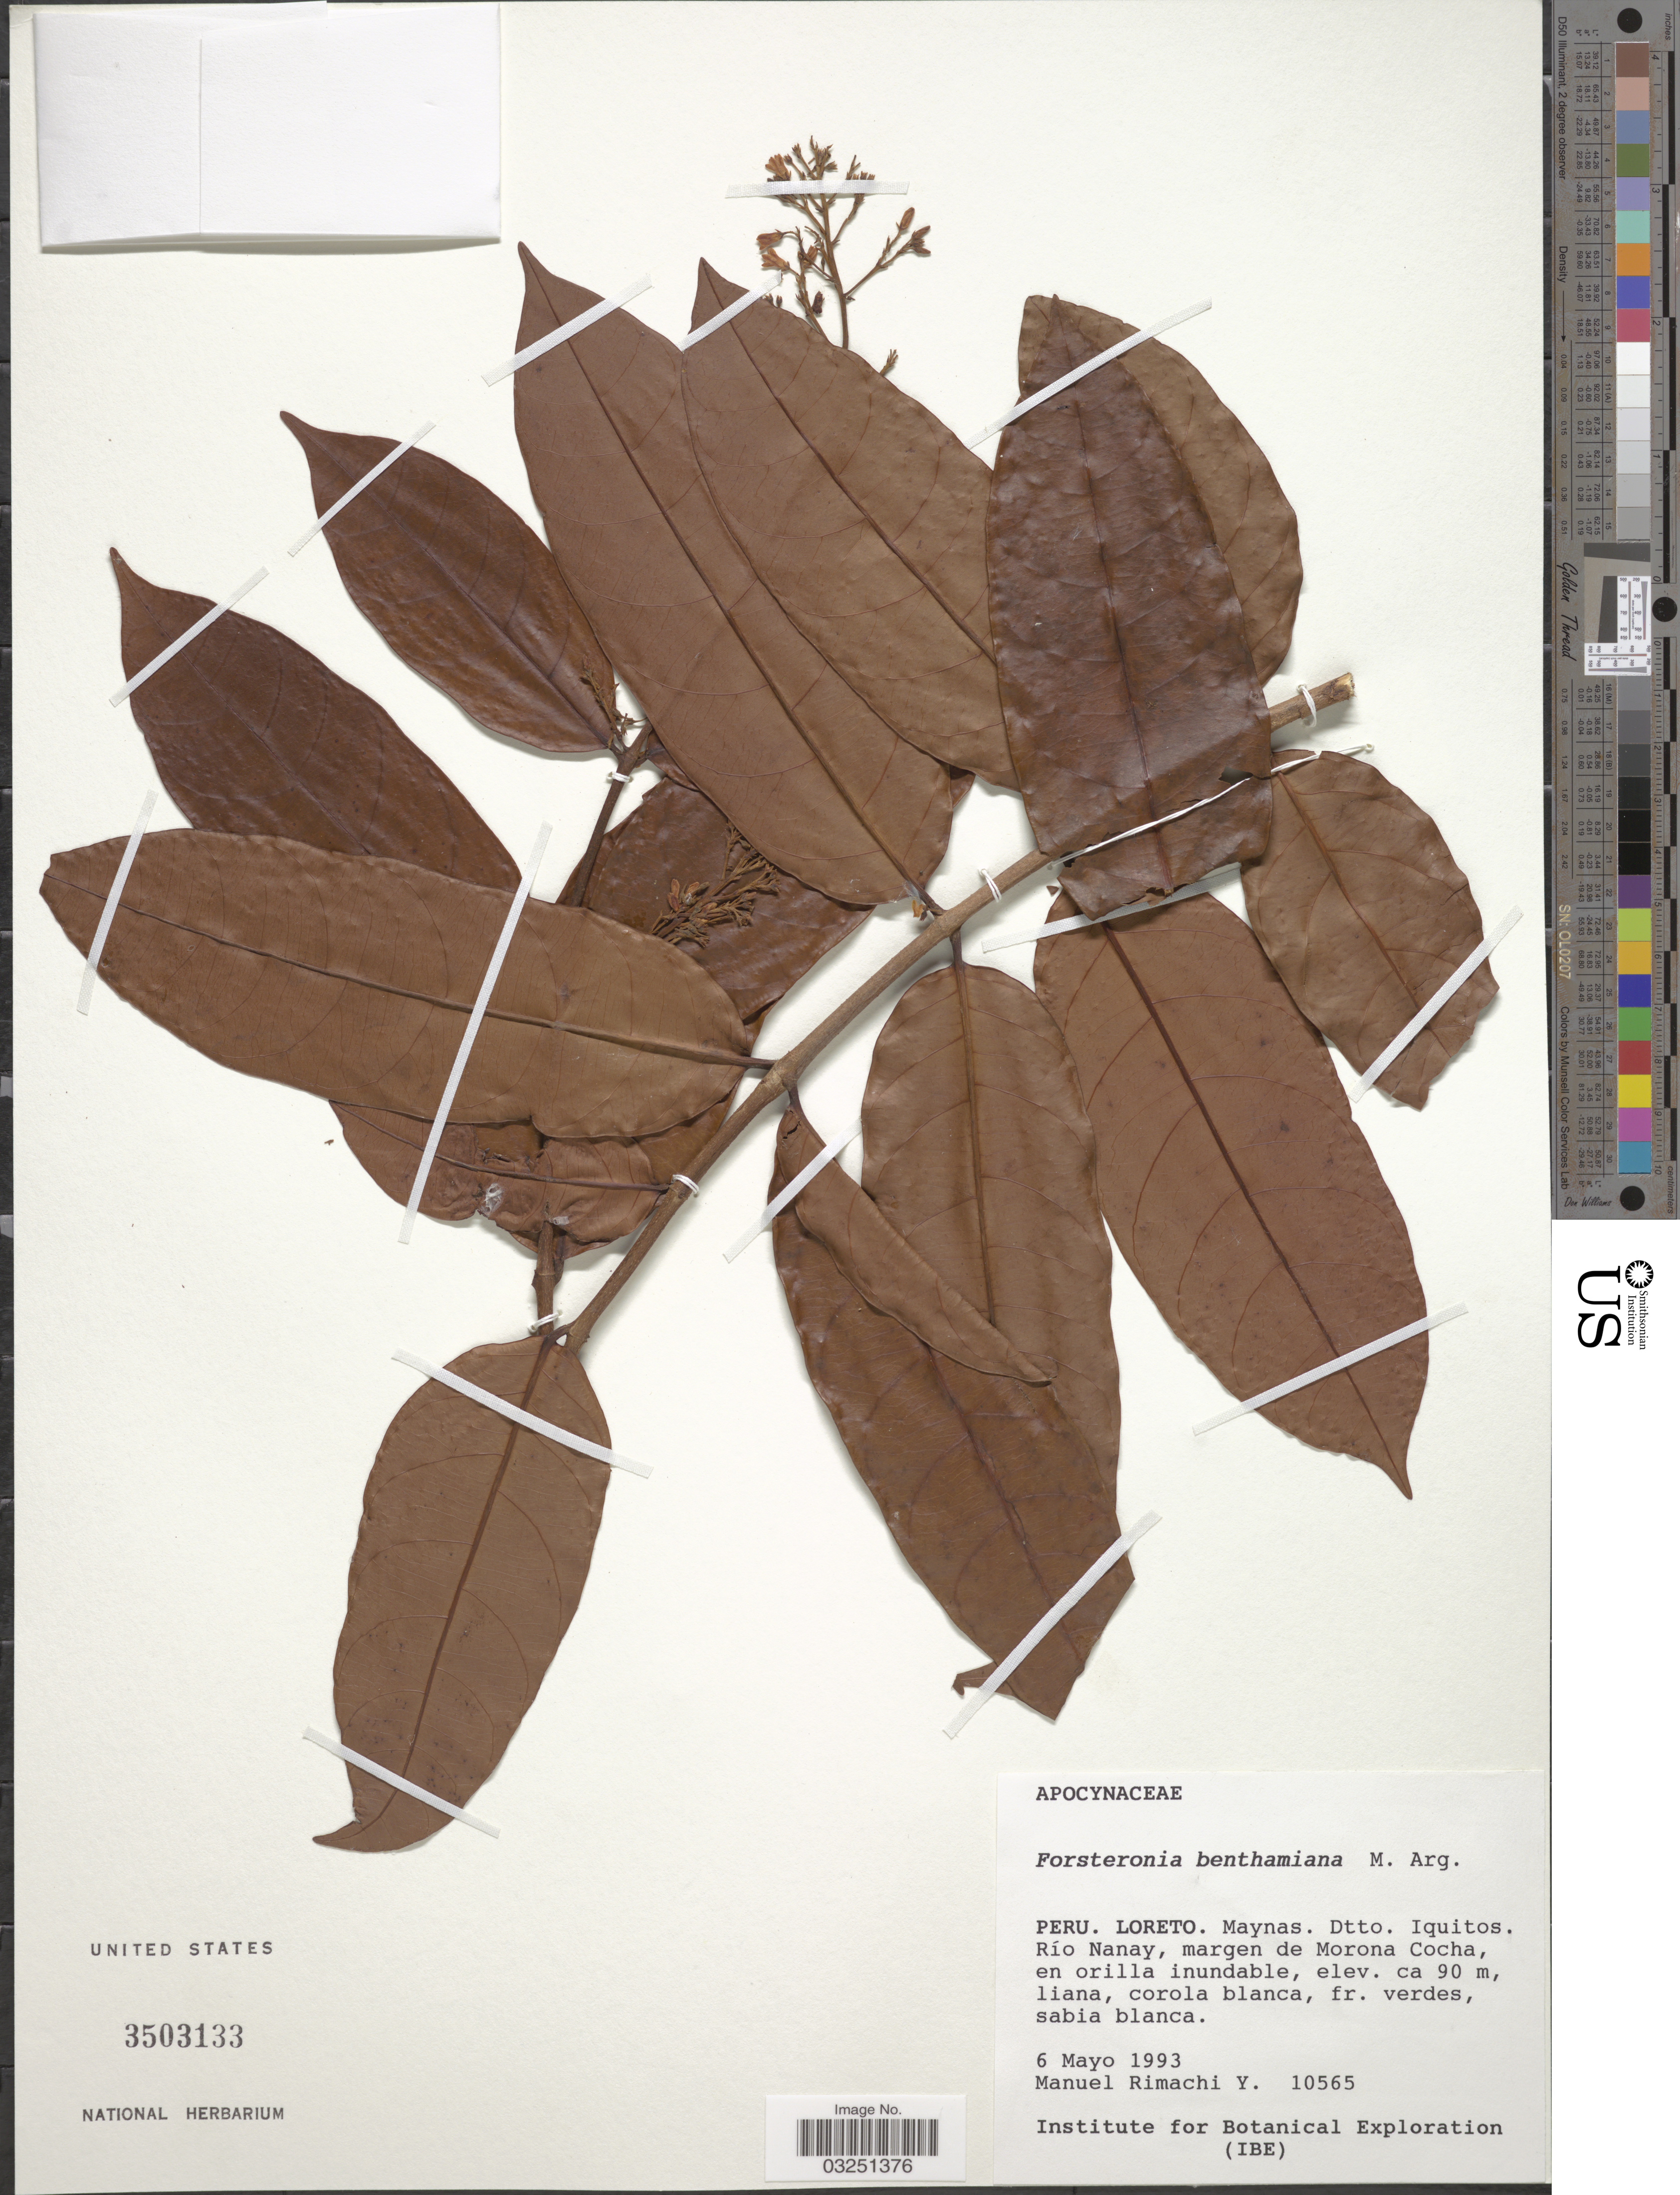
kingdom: Plantae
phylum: Tracheophyta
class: Magnoliopsida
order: Gentianales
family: Apocynaceae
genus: Forsteronia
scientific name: Forsteronia benthamiana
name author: Müll. Arg.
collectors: M. Rimachi Y.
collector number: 10565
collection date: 1993-05-06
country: Peru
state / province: Loreto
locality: Maynas. Dtto. Iquitos. Río Nanay, margem de Morona Cocha, en orilla inundable.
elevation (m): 90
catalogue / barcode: US 3503133